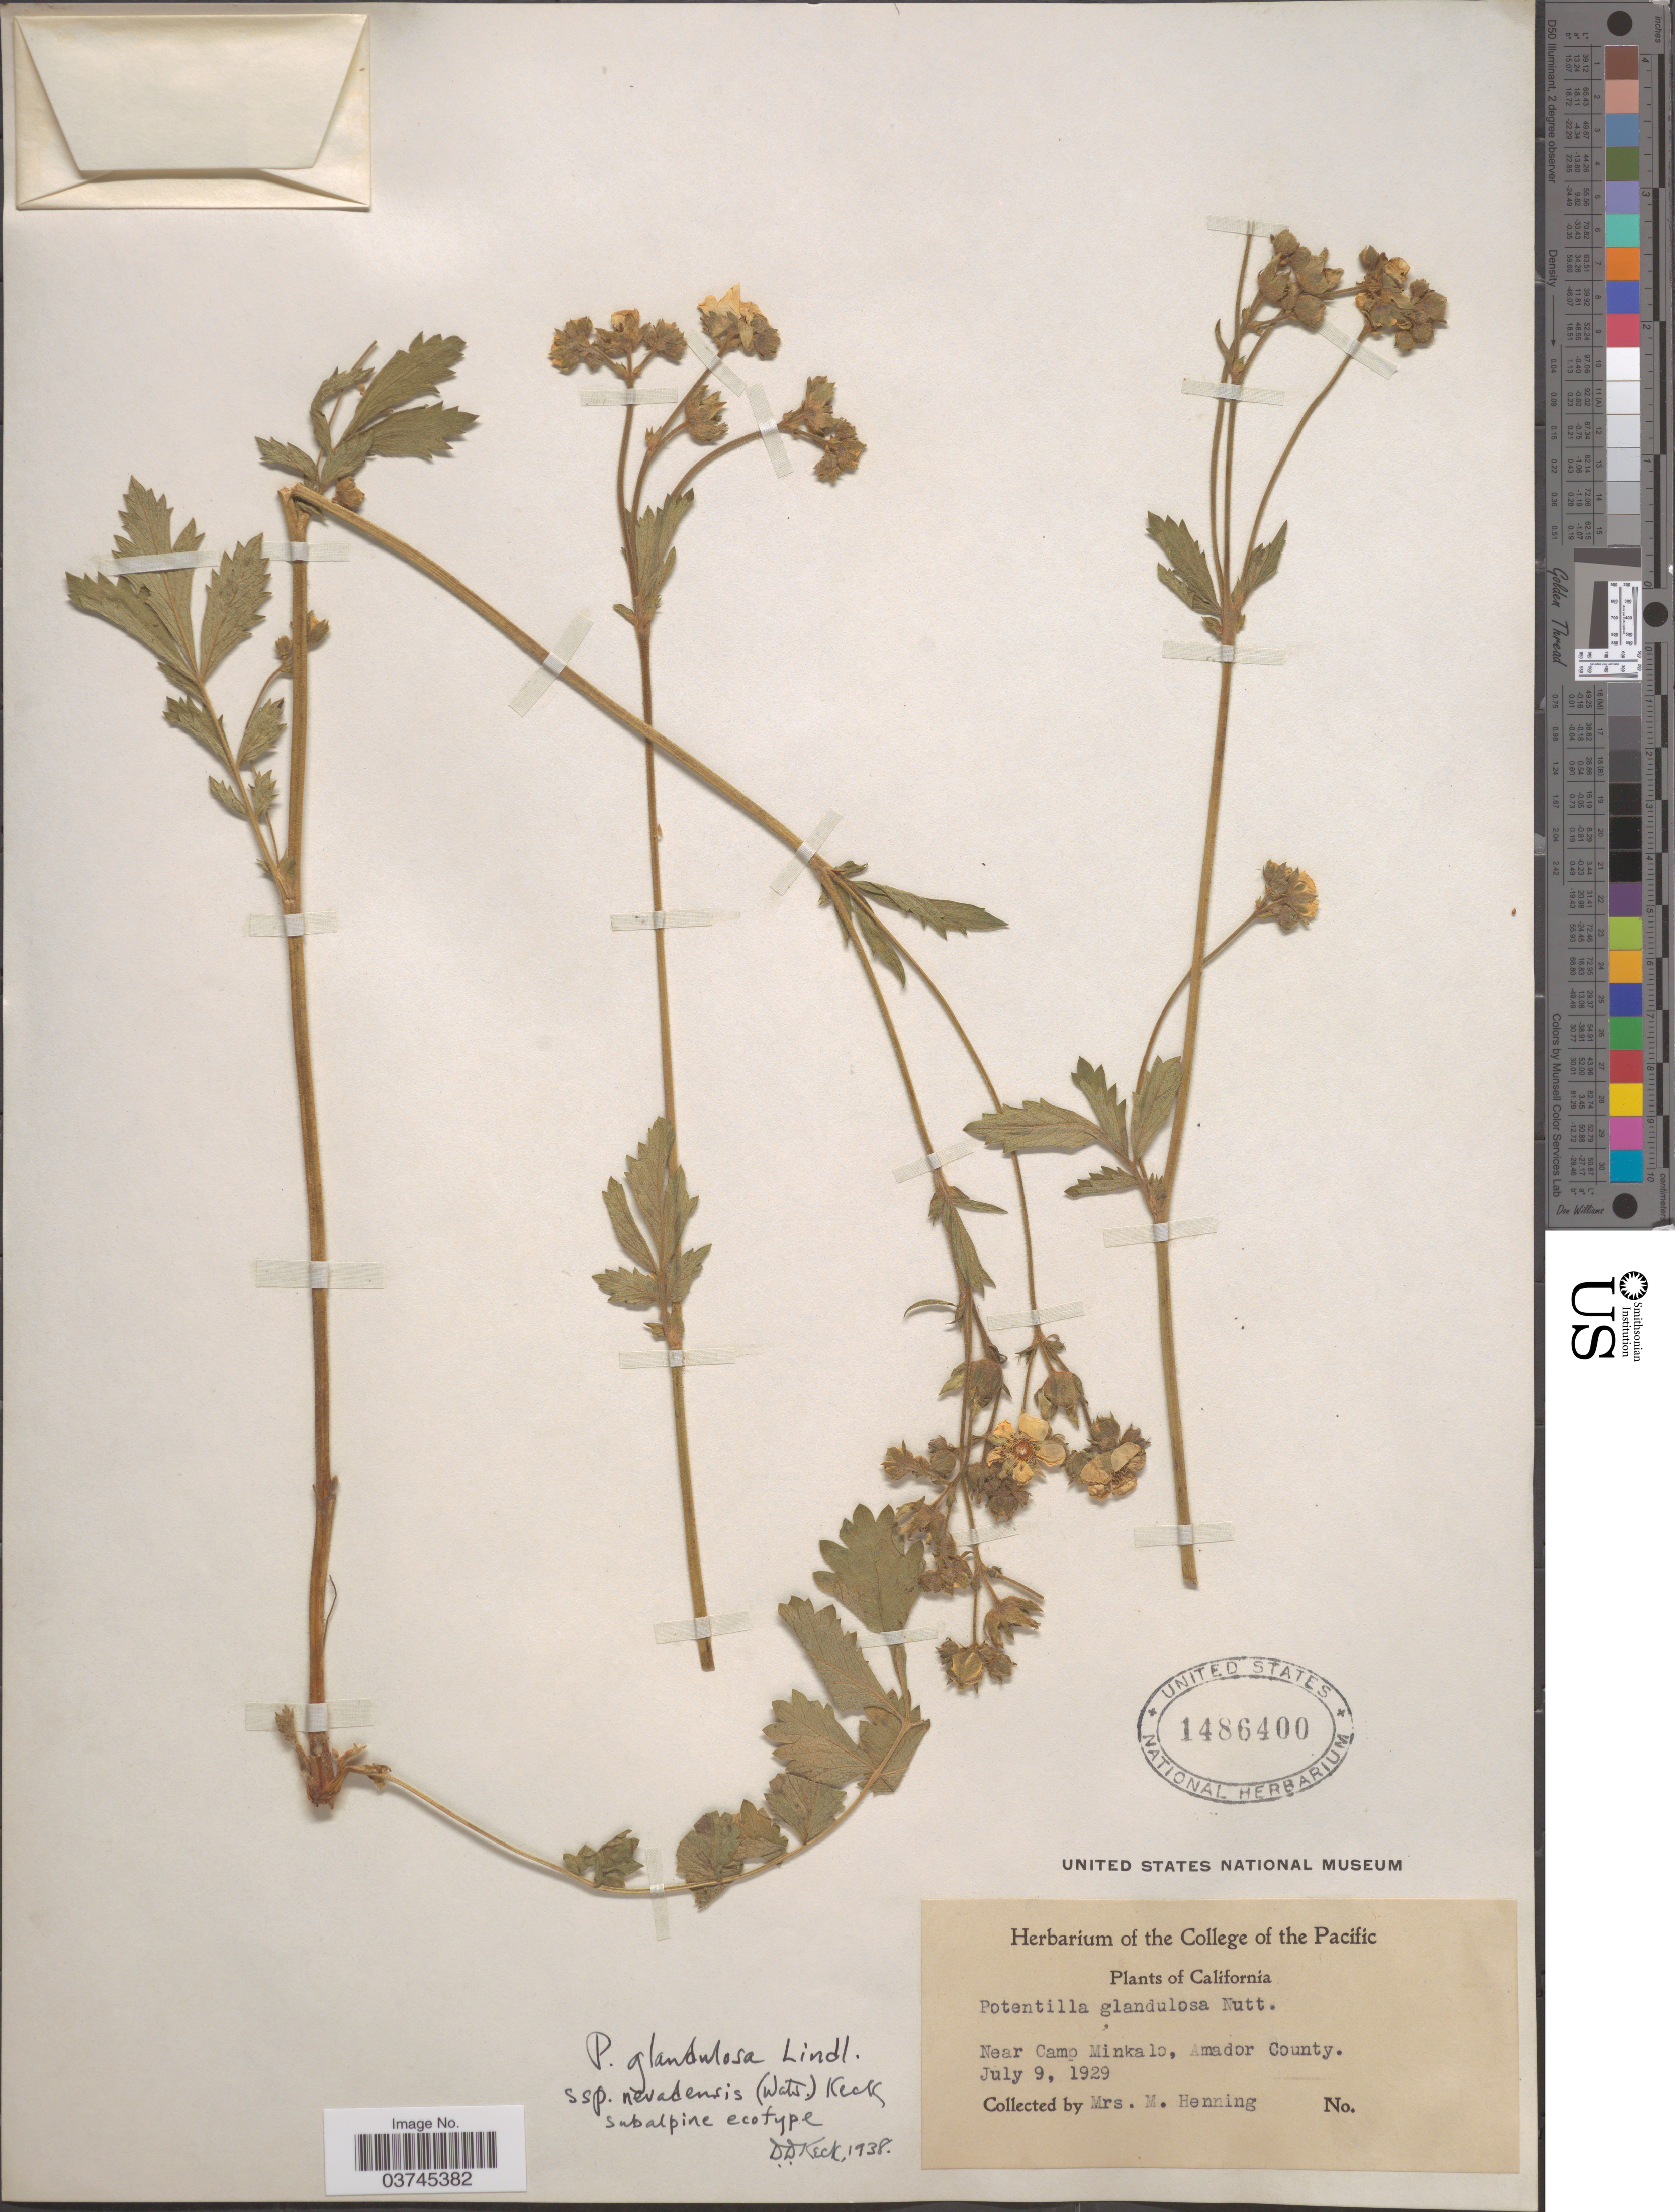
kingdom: Plantae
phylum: Tracheophyta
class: Magnoliopsida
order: Rosales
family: Rosaceae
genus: Drymocallis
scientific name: Drymocallis sp.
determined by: Strong, Mark T., (BOT), Smithsonian Institution - National Museum of Natural History (UNITED STATES)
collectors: M. Henning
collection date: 1929-07-09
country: United States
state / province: California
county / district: Amador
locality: Near Camp Minkalo, Amador County.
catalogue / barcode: US 1486400